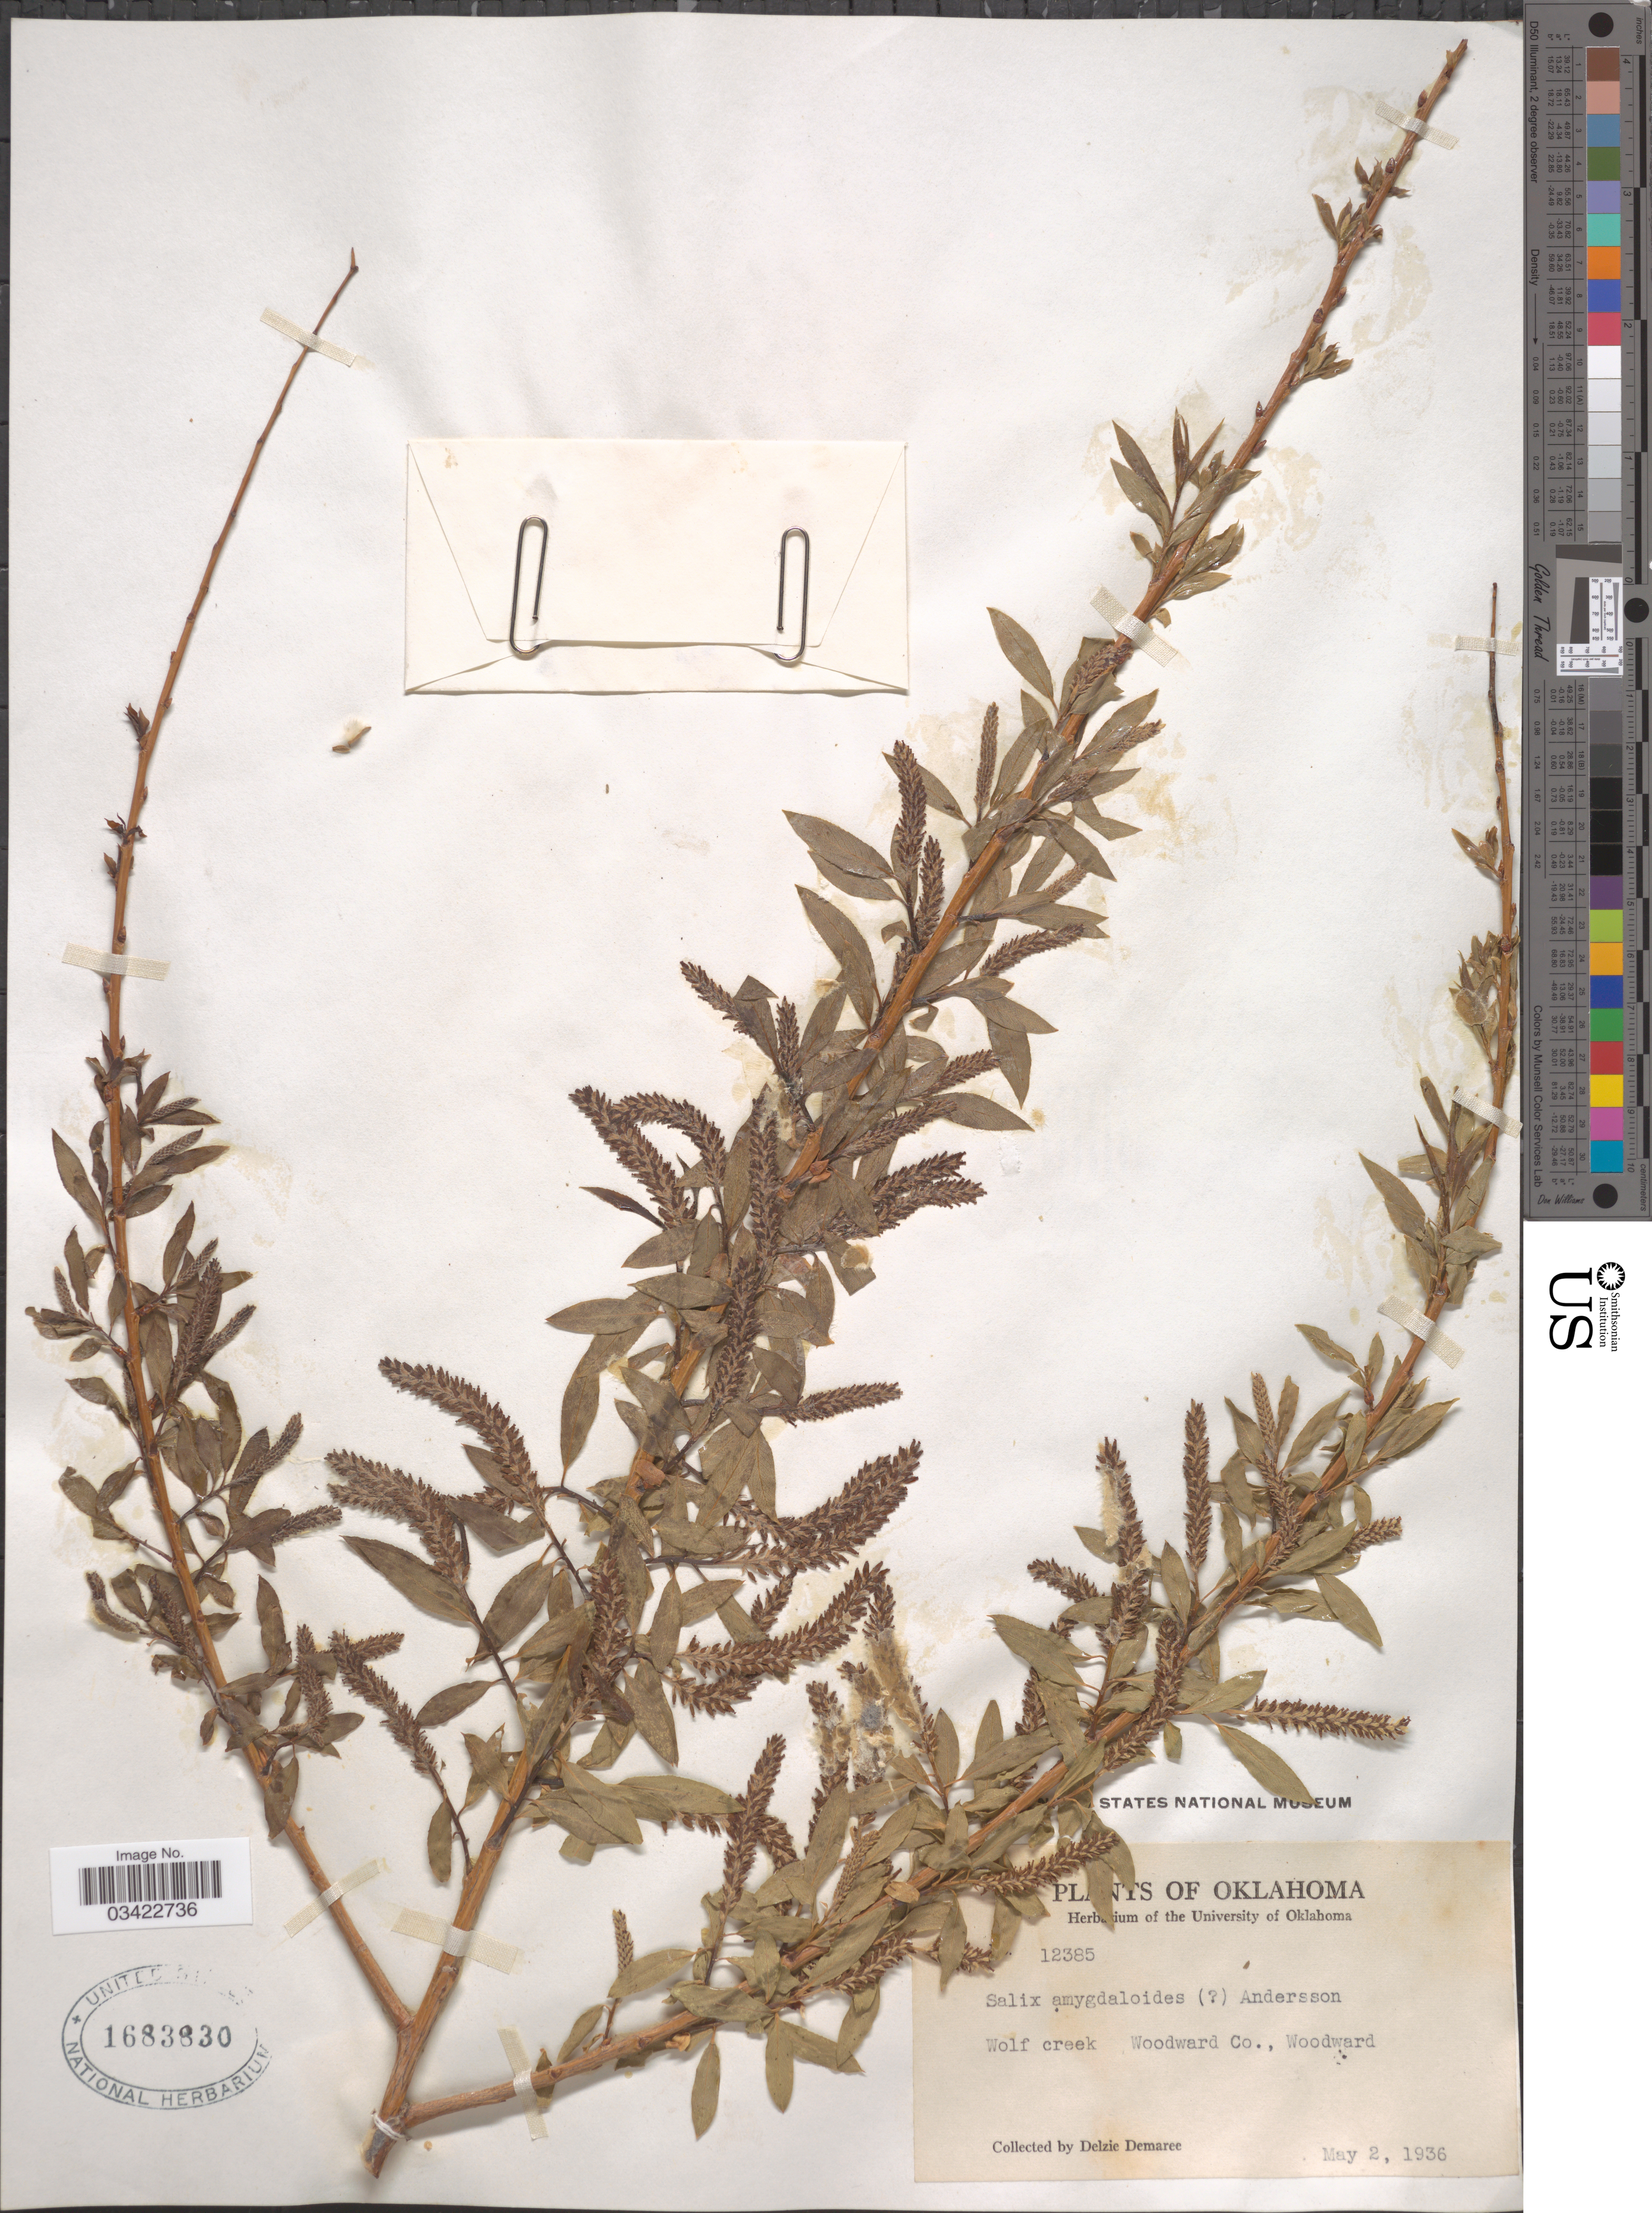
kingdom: Plantae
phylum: Tracheophyta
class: Magnoliopsida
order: Malpighiales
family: Salicaceae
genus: Salix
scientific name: Salix amygdaloides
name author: Andersson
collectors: D. Demaree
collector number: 12385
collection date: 1936-05-02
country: United States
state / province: Oklahoma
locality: Wolf Creek, Woodward Co., Woodward.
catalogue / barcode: US 1683830